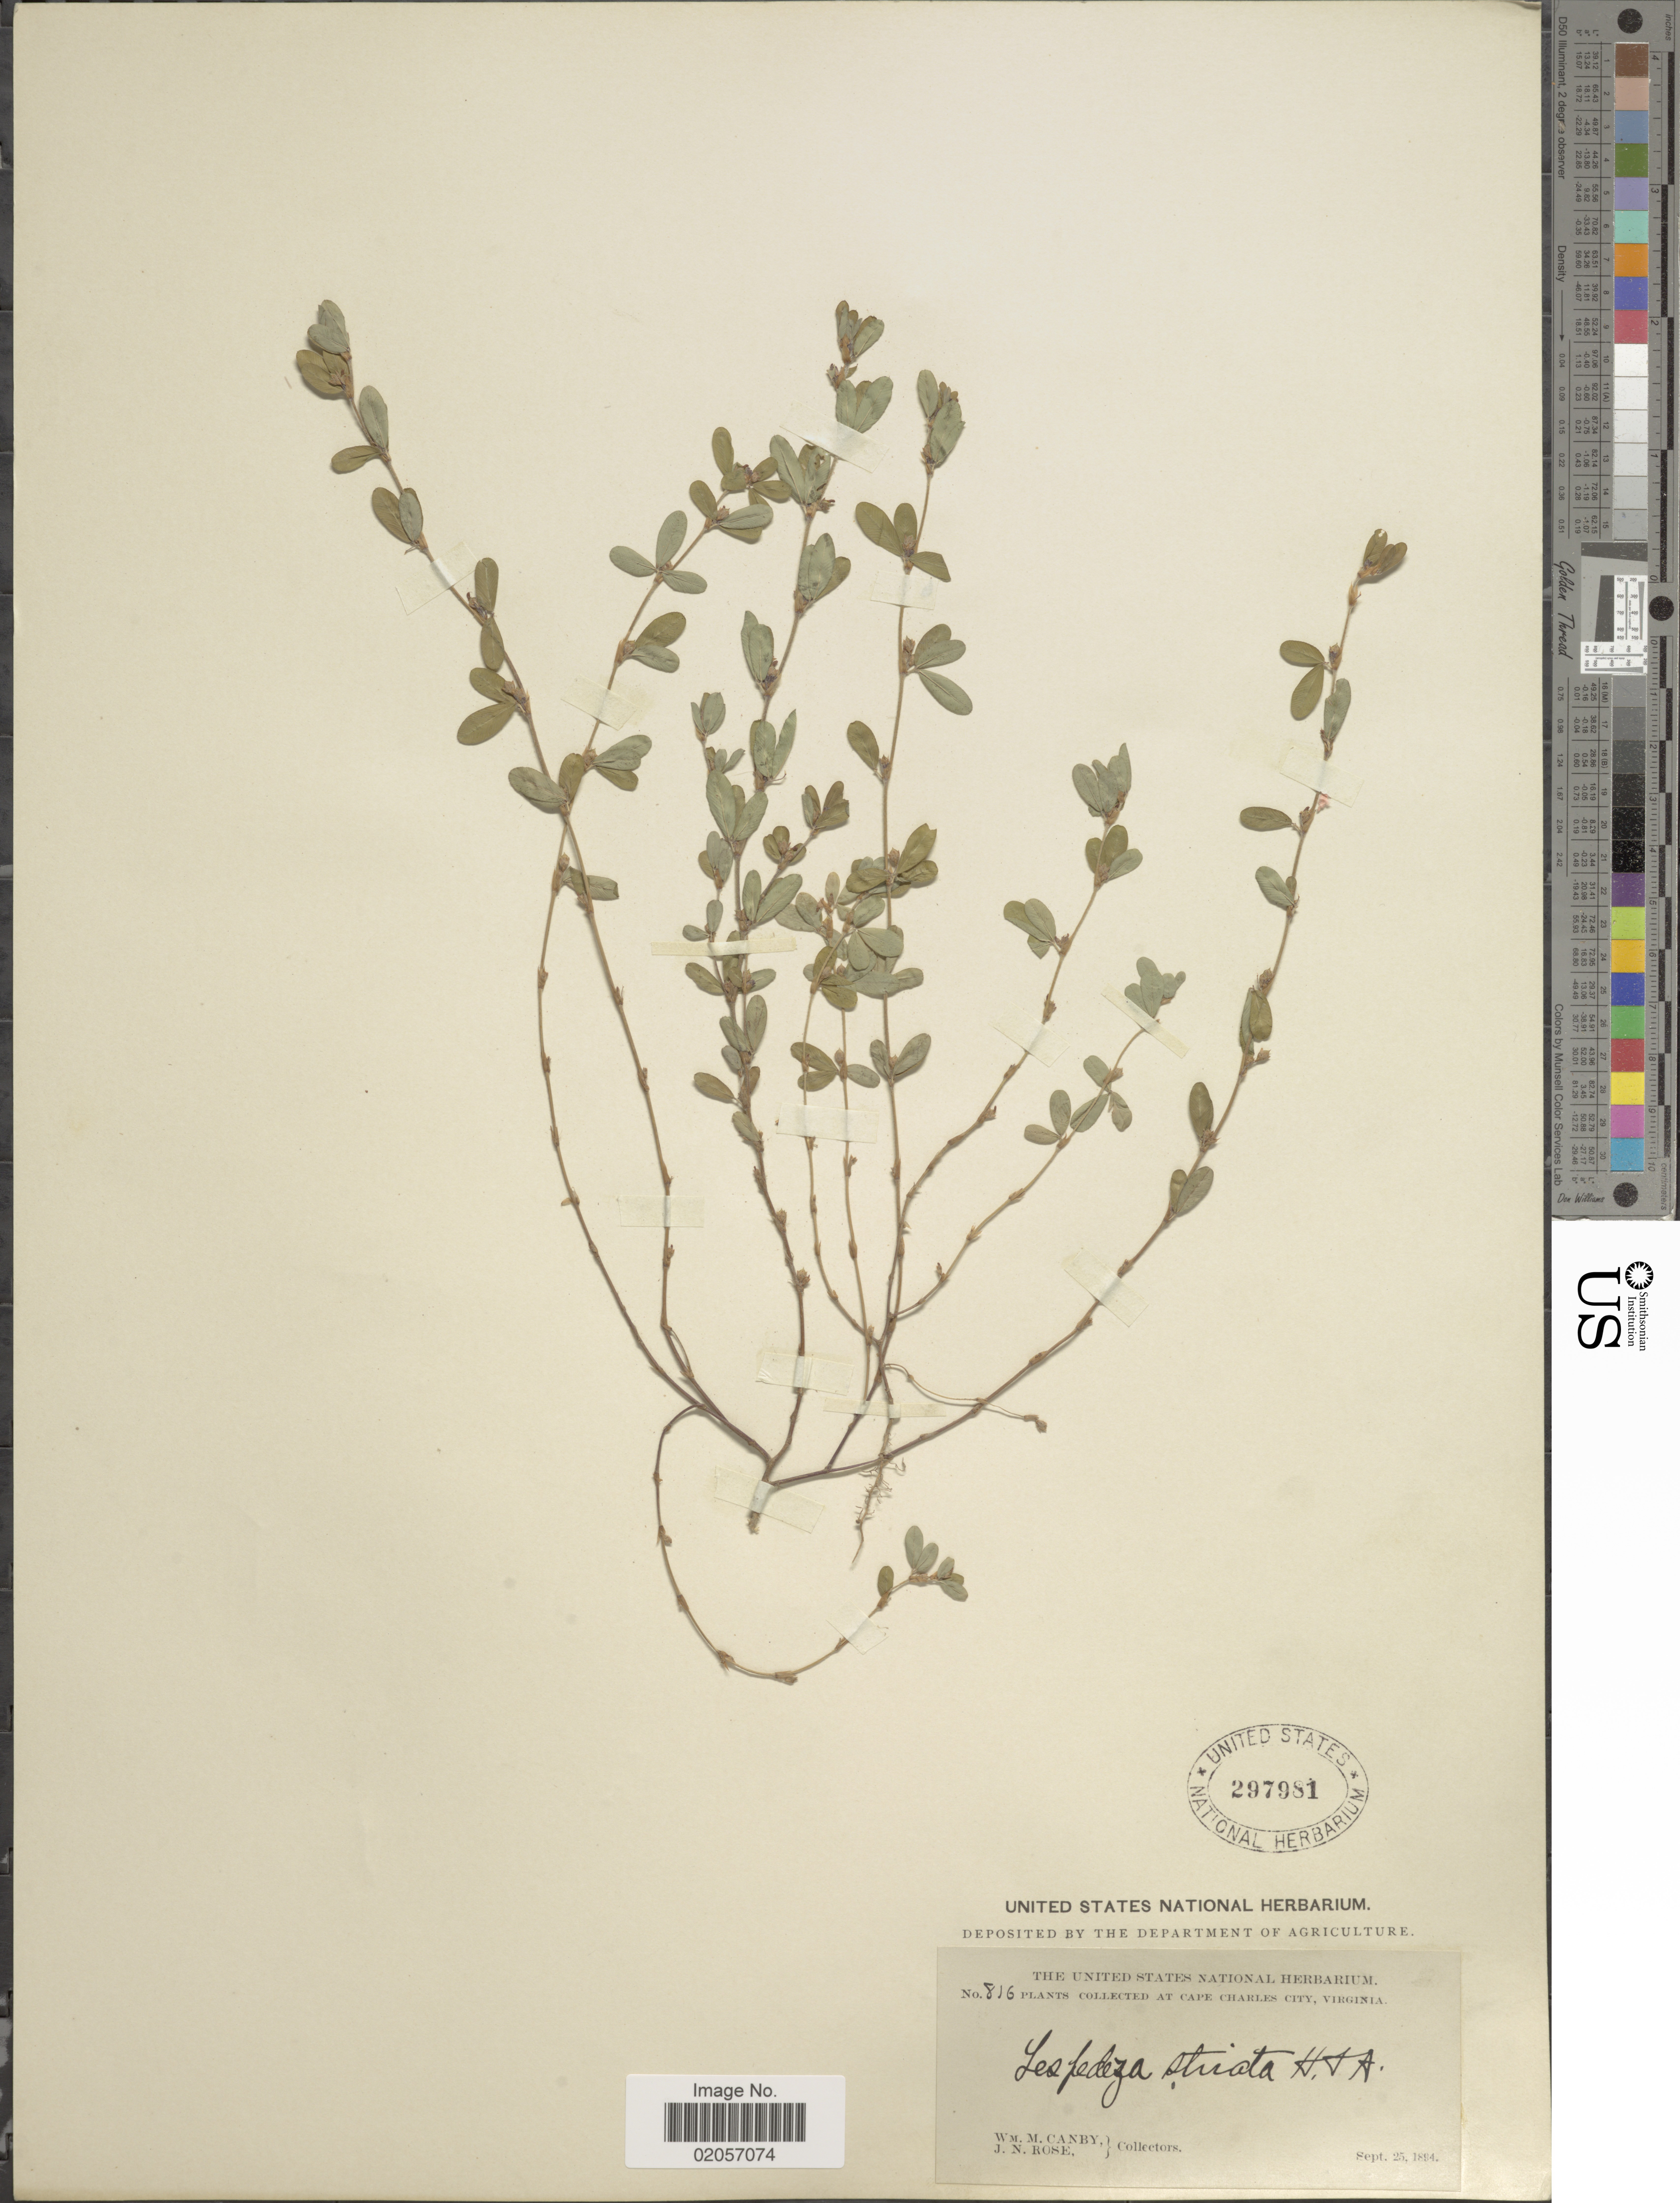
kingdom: Plantae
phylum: Tracheophyta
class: Magnoliopsida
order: Fabales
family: Fabaceae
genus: Kummerowia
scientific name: Kummerowia striata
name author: (Thunb.) Schindl.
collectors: W. M. Canby & J. N. Rose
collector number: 916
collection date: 1894-09-25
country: United States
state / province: Virginia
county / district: Accomack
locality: Cape Charles City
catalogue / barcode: US 297981